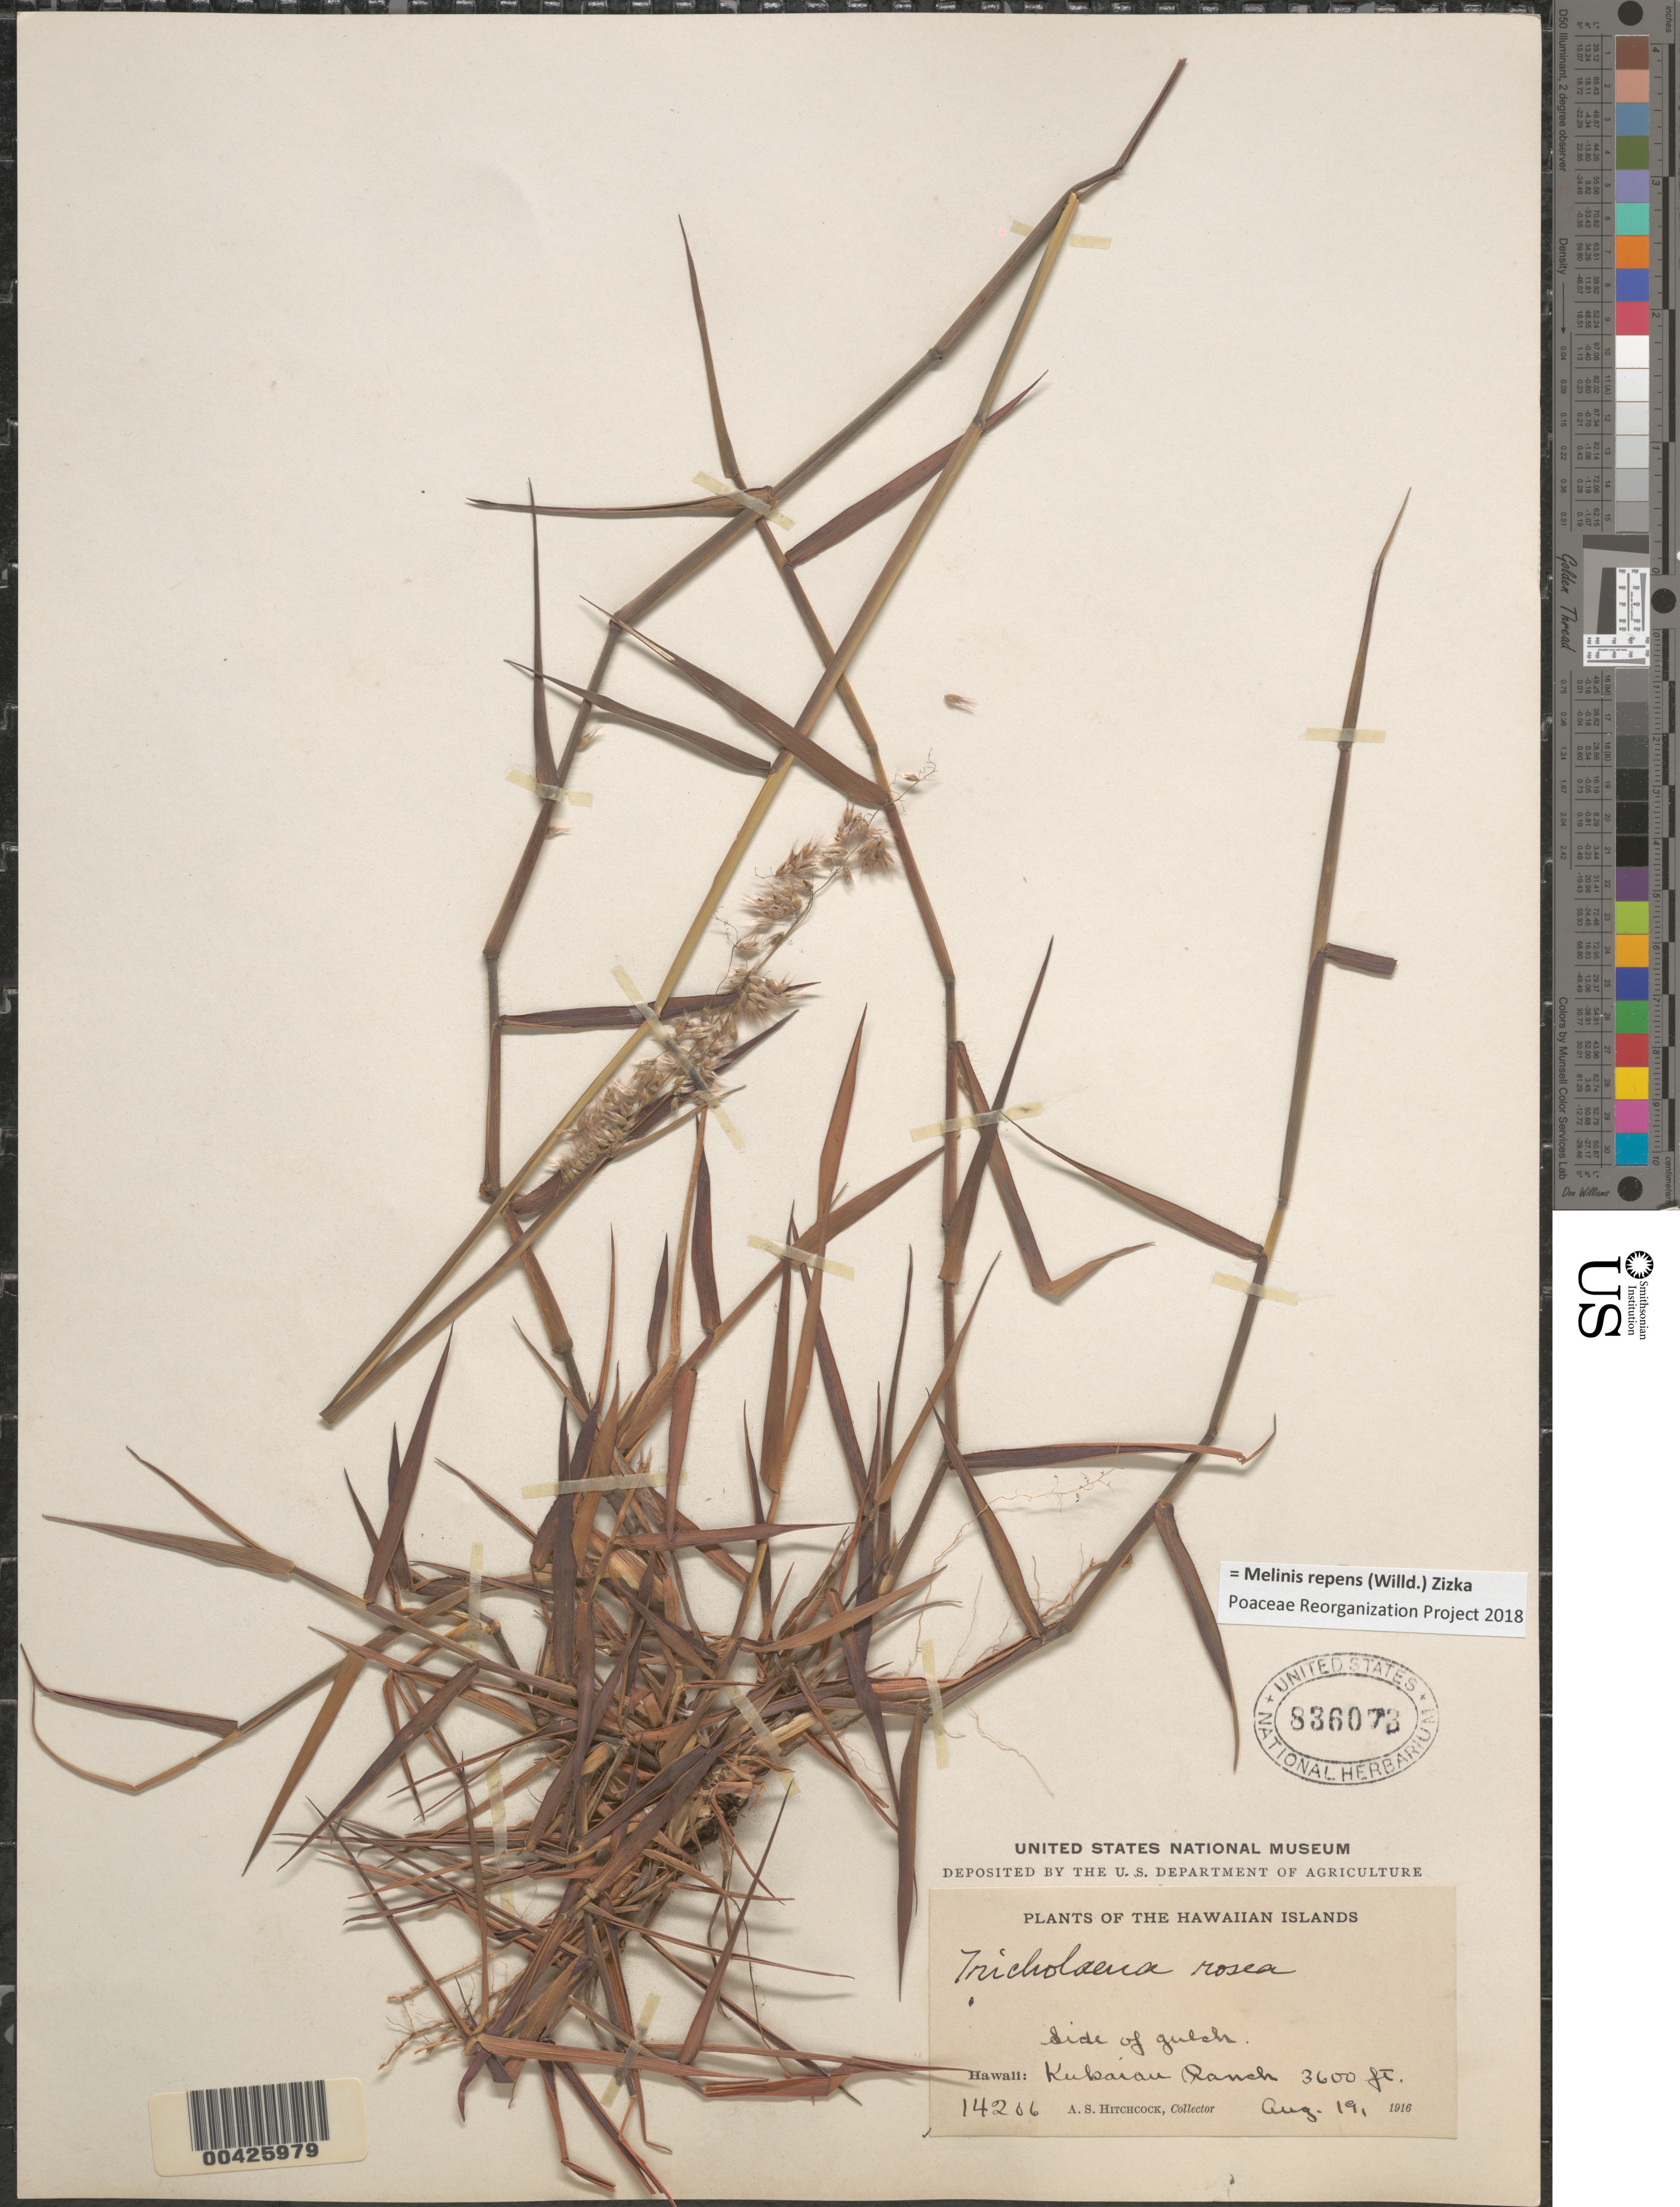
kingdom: Plantae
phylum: Tracheophyta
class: Liliopsida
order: Poales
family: Poaceae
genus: Melinis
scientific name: Melinis repens subsp. repens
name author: (Willd.) Zizka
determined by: Faccenda, K.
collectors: A. S. Hitchcock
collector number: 14206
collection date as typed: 19 Aug 1916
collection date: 1916-08-19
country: United States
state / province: Hawaii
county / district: Hawaii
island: Hawaii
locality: Kukaiau Ranch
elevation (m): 1097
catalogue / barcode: US 836073